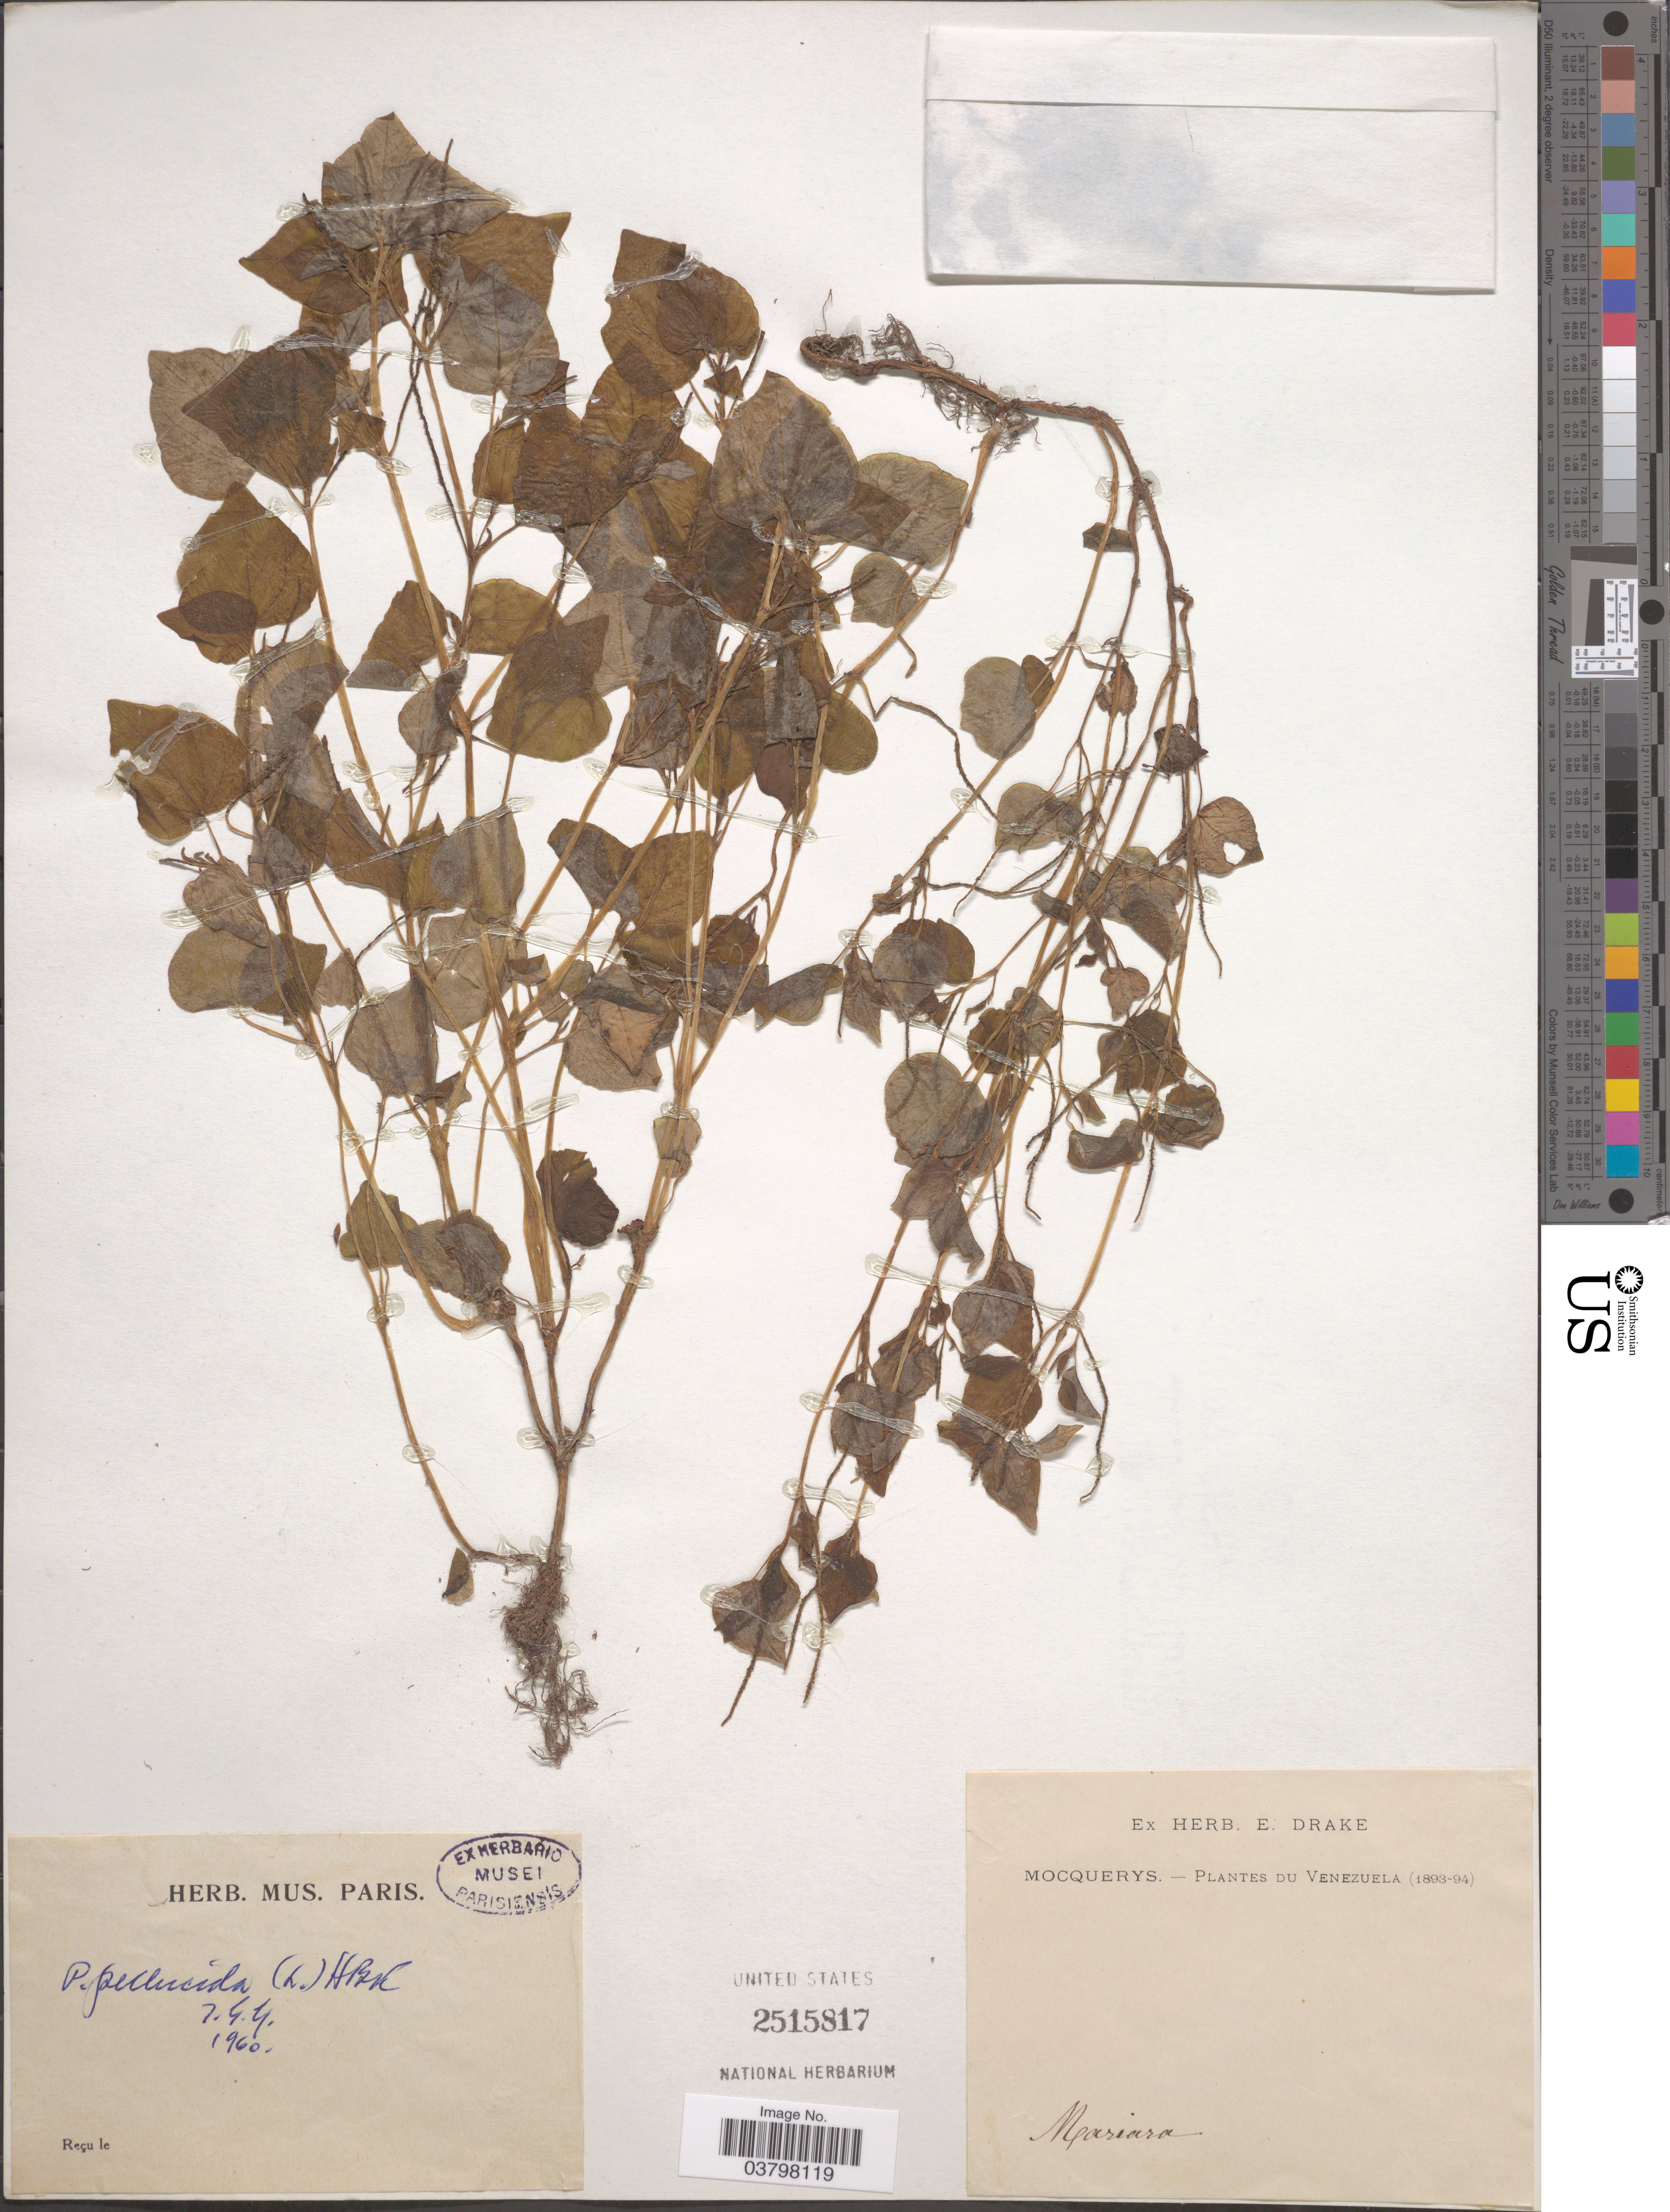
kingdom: Plantae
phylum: Tracheophyta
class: Magnoliopsida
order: Piperales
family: Piperaceae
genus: Peperomia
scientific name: Peperomia pellucida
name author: (L.) Kunth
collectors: A. Mocquerys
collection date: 1893/1894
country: Venezuela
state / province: Carabobo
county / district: Diego Ibarra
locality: Mariara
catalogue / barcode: US 2515817